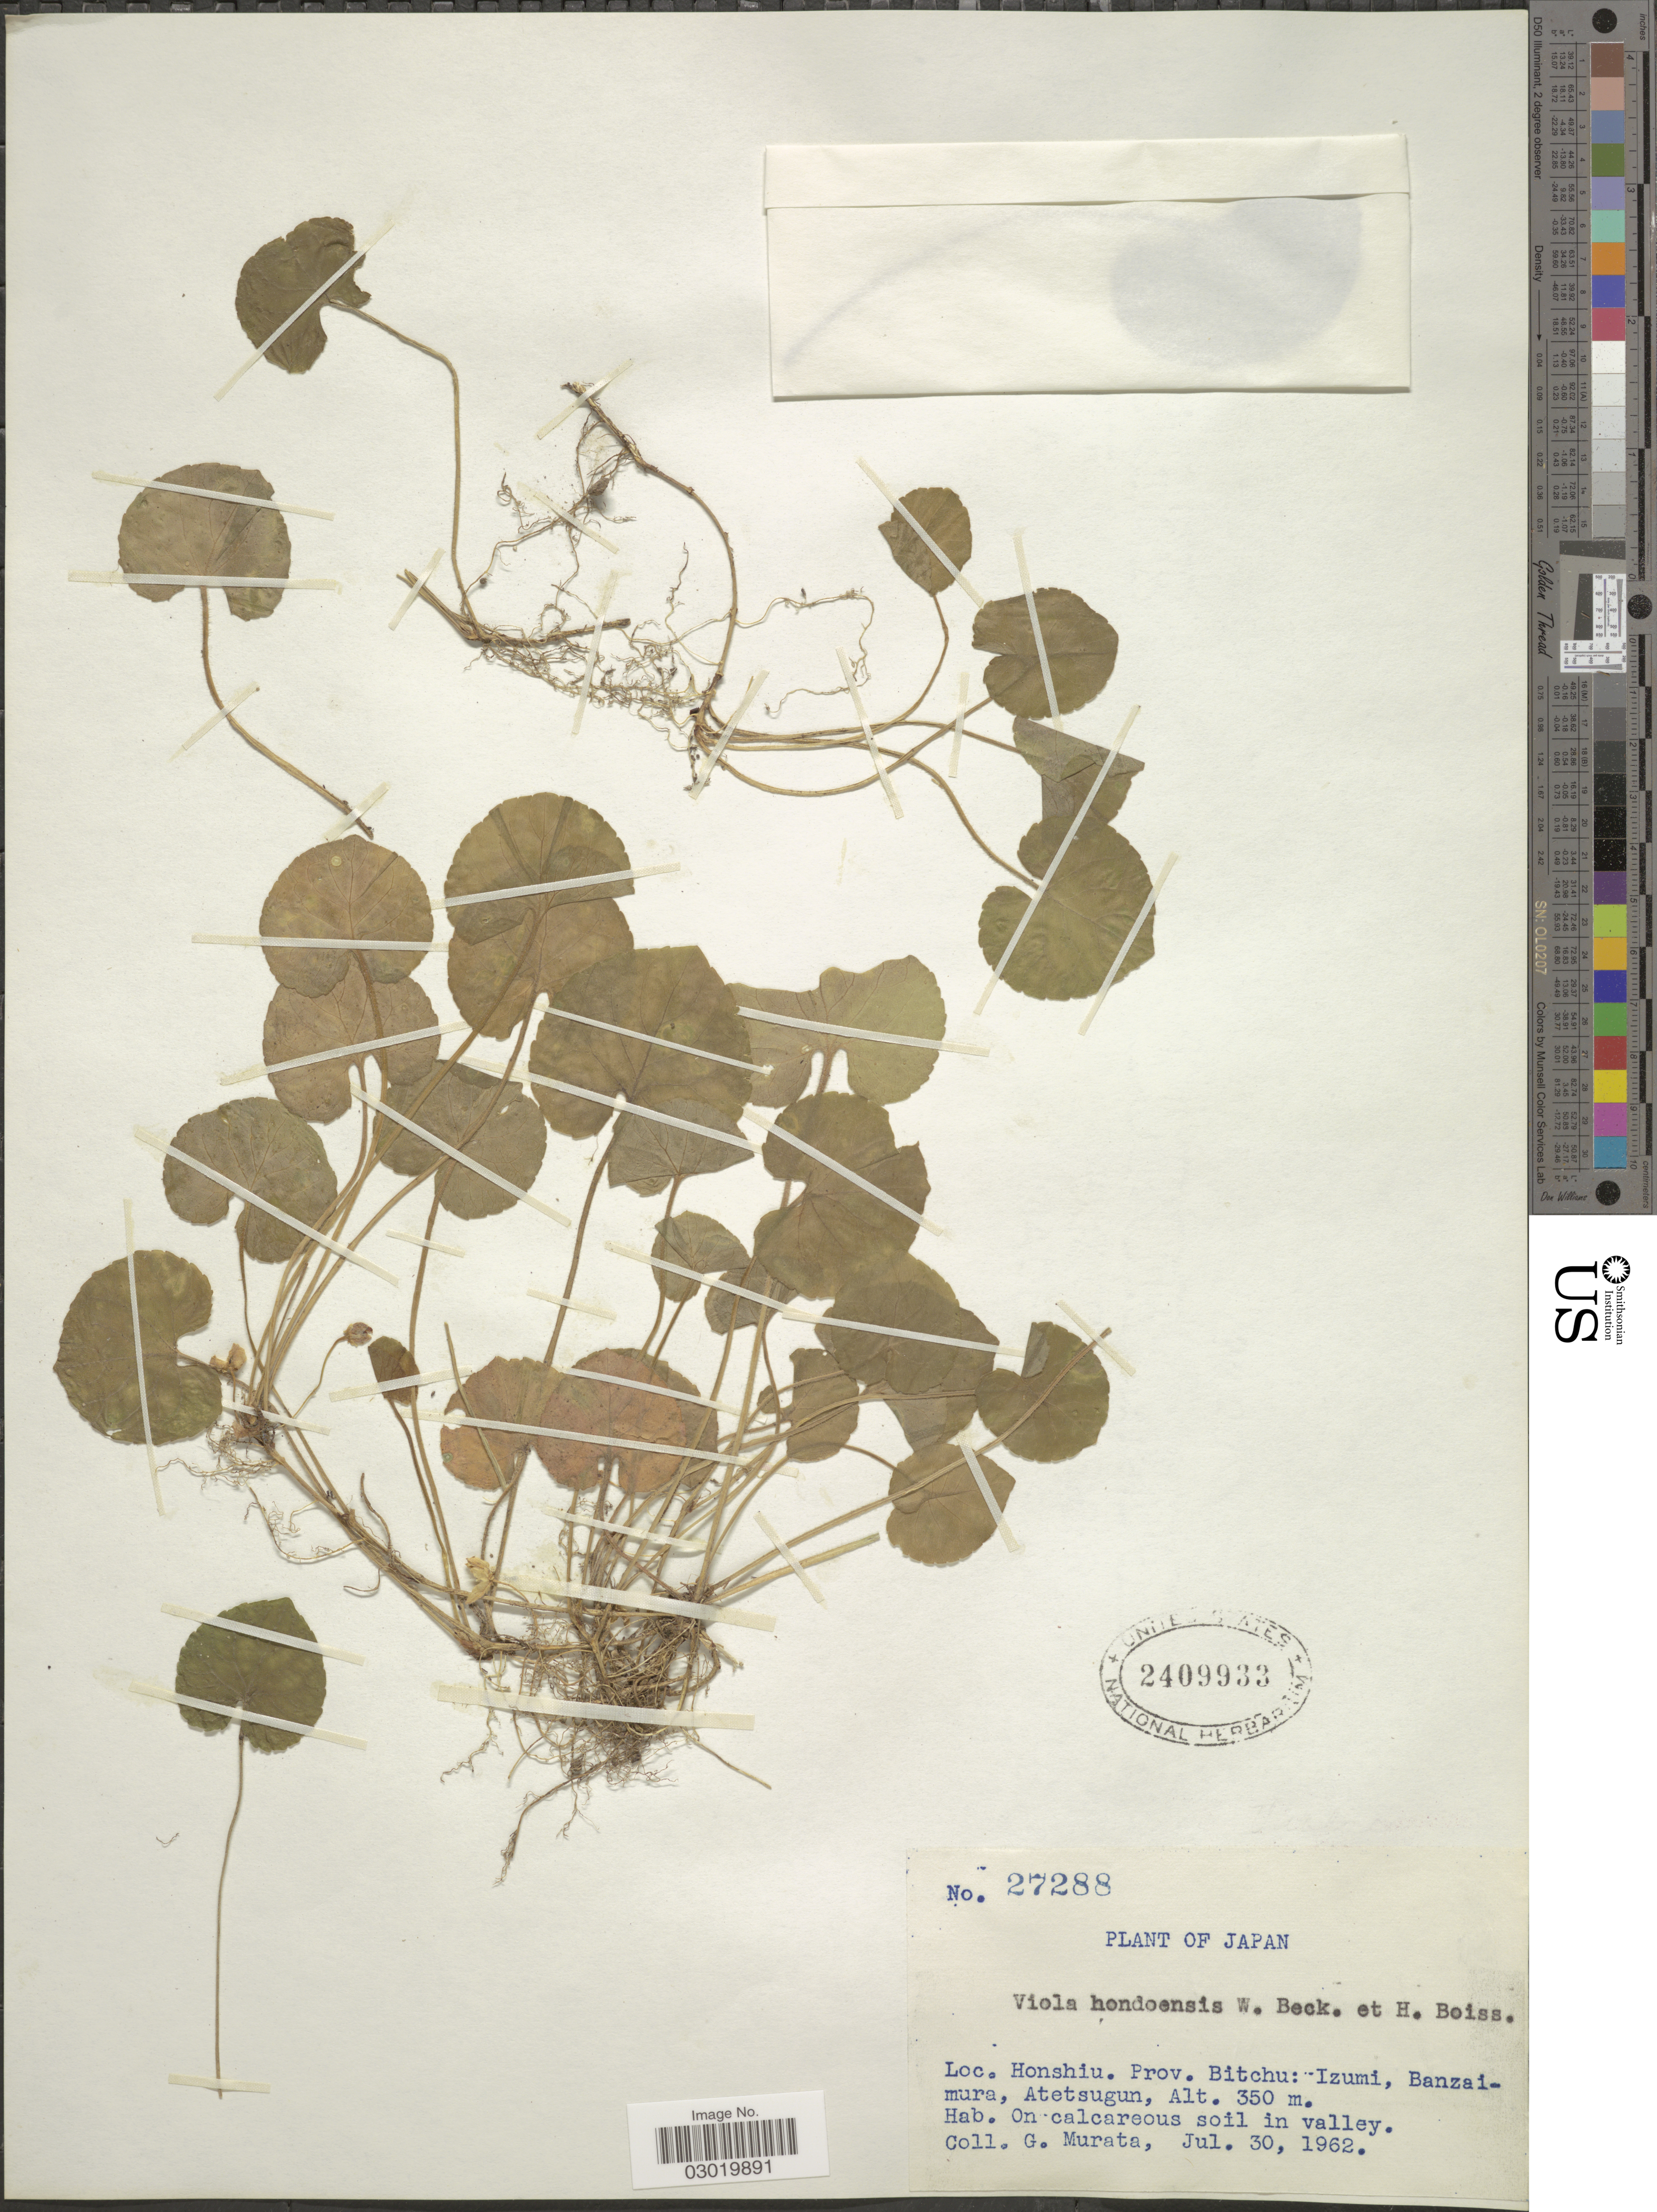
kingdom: Plantae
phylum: Tracheophyta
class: Magnoliopsida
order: Malpighiales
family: Violaceae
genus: Viola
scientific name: Viola hondoensis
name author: W. Becker & H. Boissieu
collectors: G. Murata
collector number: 27288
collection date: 1962-07-30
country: Japan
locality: Honshiu. Prov. Bitchu: Izumi, Banzai-mura, Atetsugun.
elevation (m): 350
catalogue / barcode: US 2409933